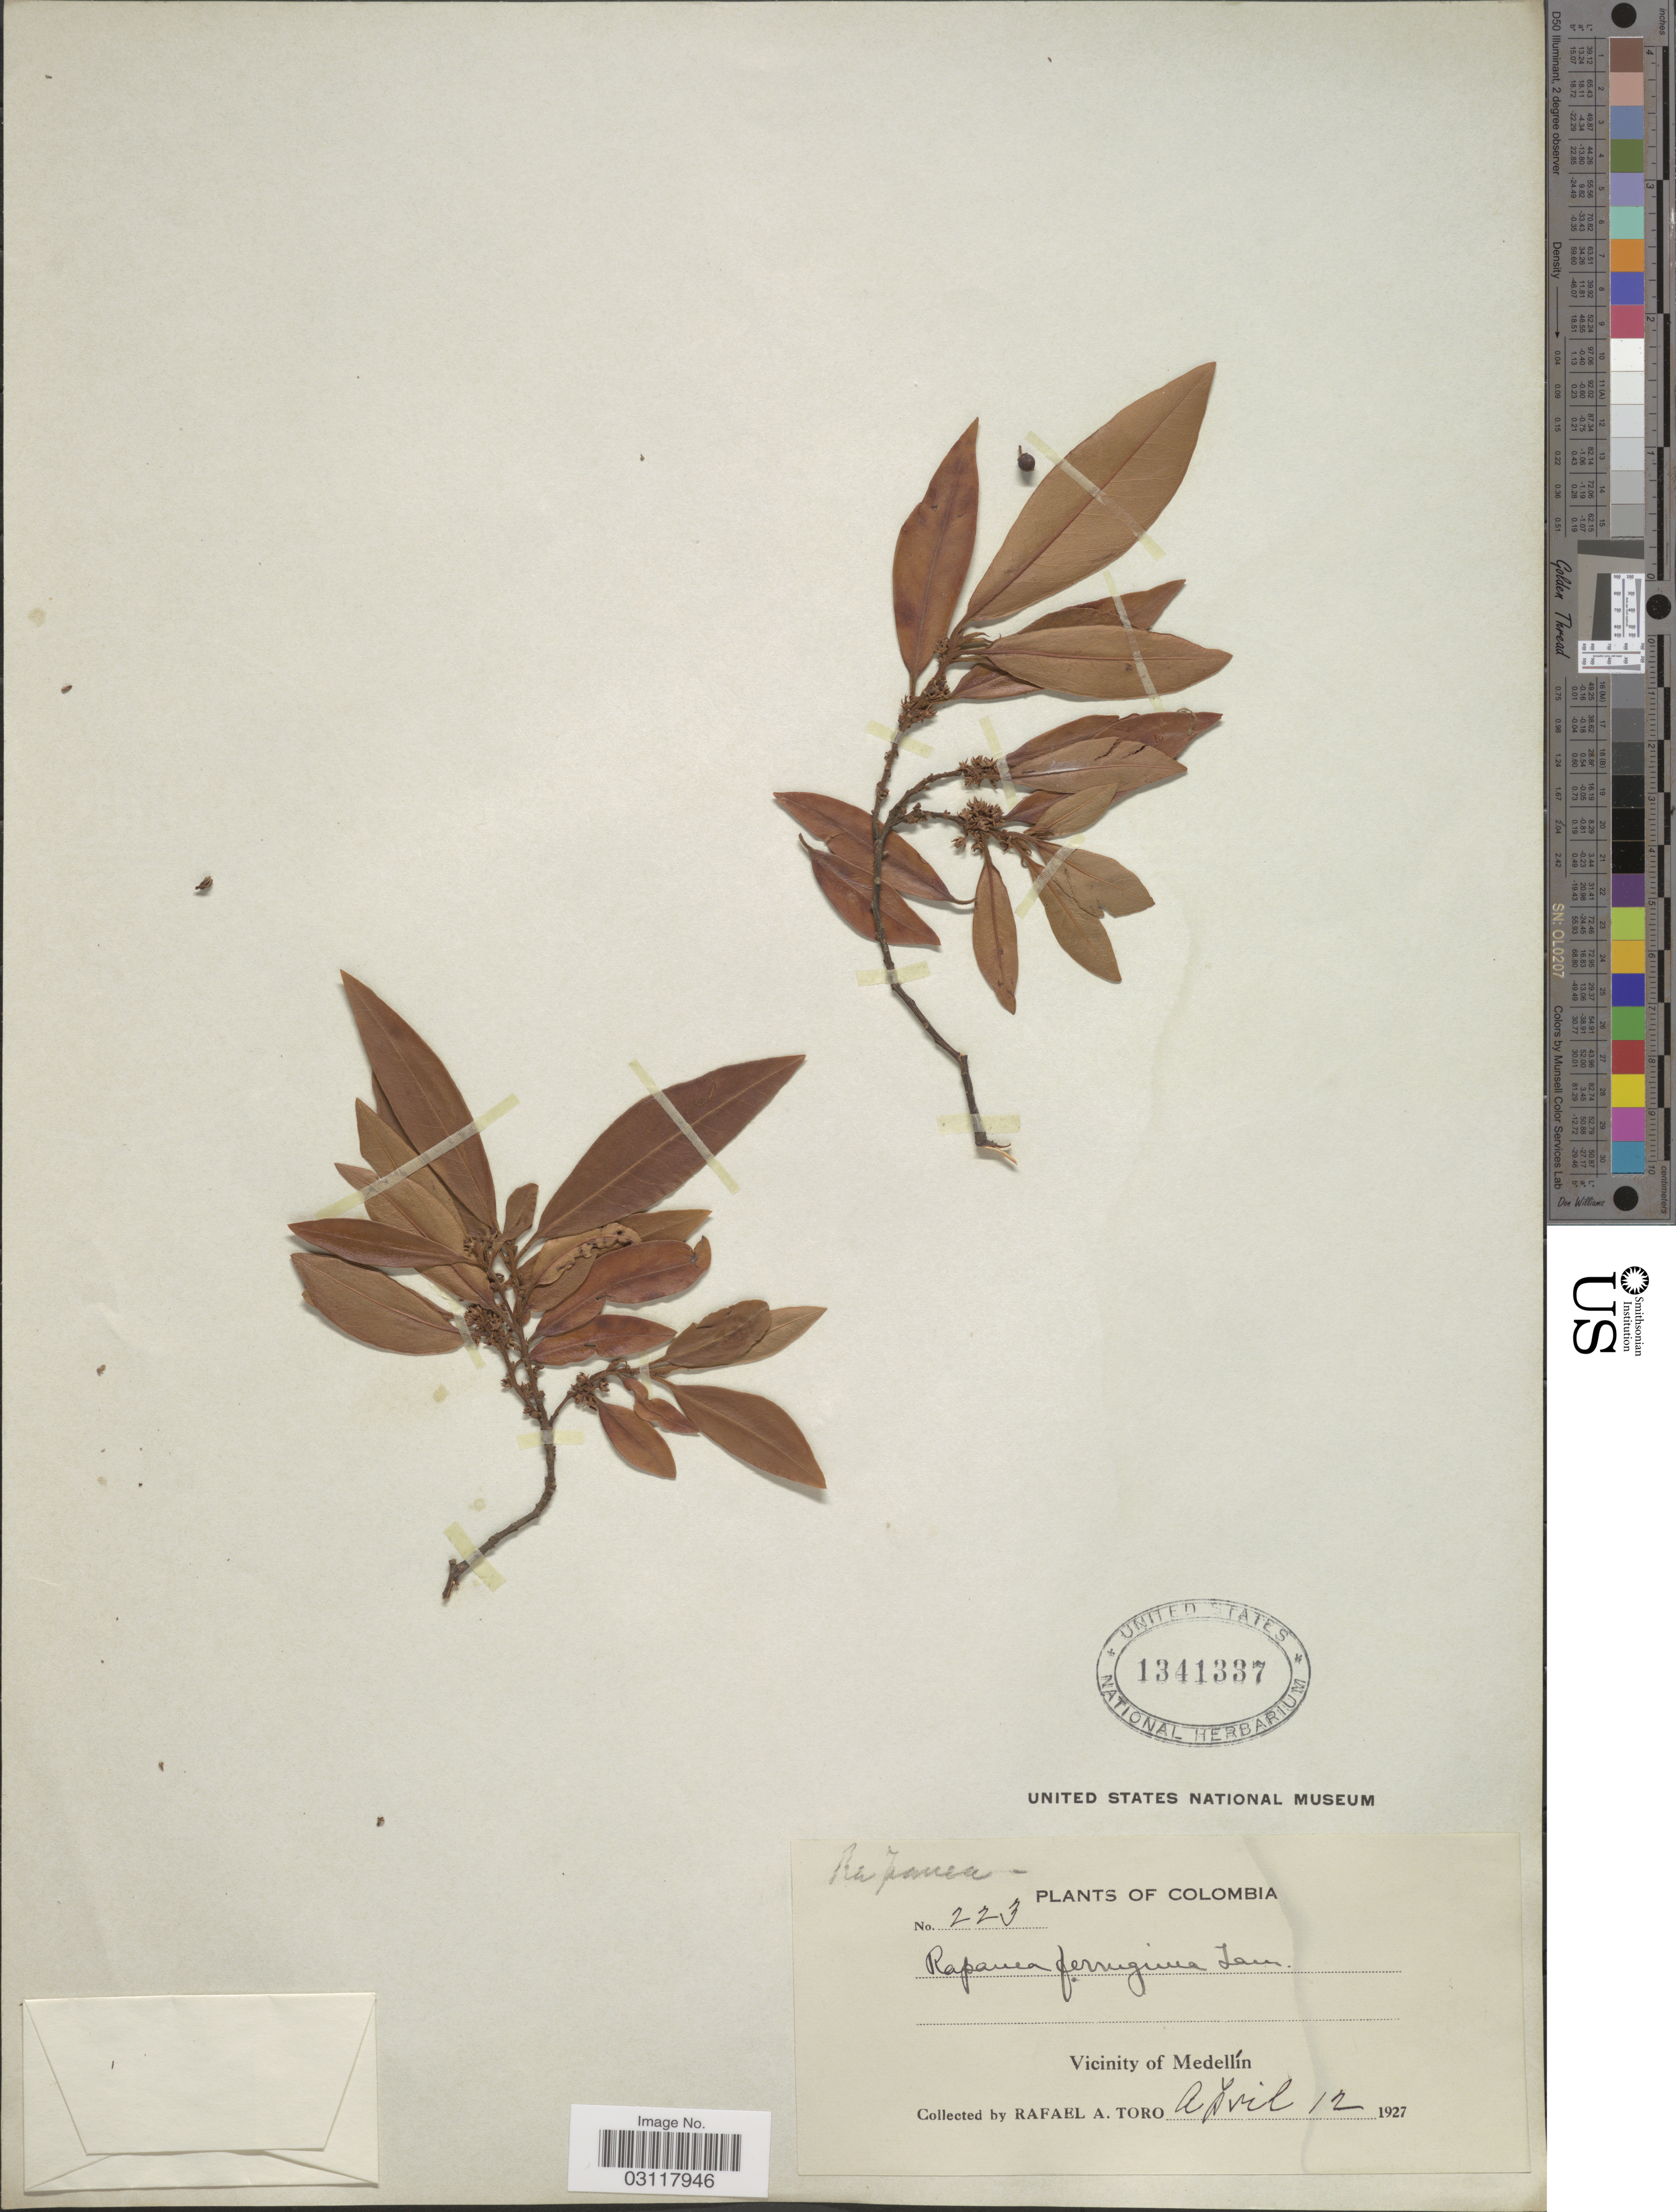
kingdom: Plantae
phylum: Tracheophyta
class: Magnoliopsida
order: Ericales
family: Primulaceae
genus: Rapanea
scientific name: Rapanea ferruginea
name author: (Ruiz & Pav.) Mez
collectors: R. A. Toro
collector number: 223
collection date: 1927-04-12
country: Colombia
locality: Vicinity of Medellín.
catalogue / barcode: US 1341337